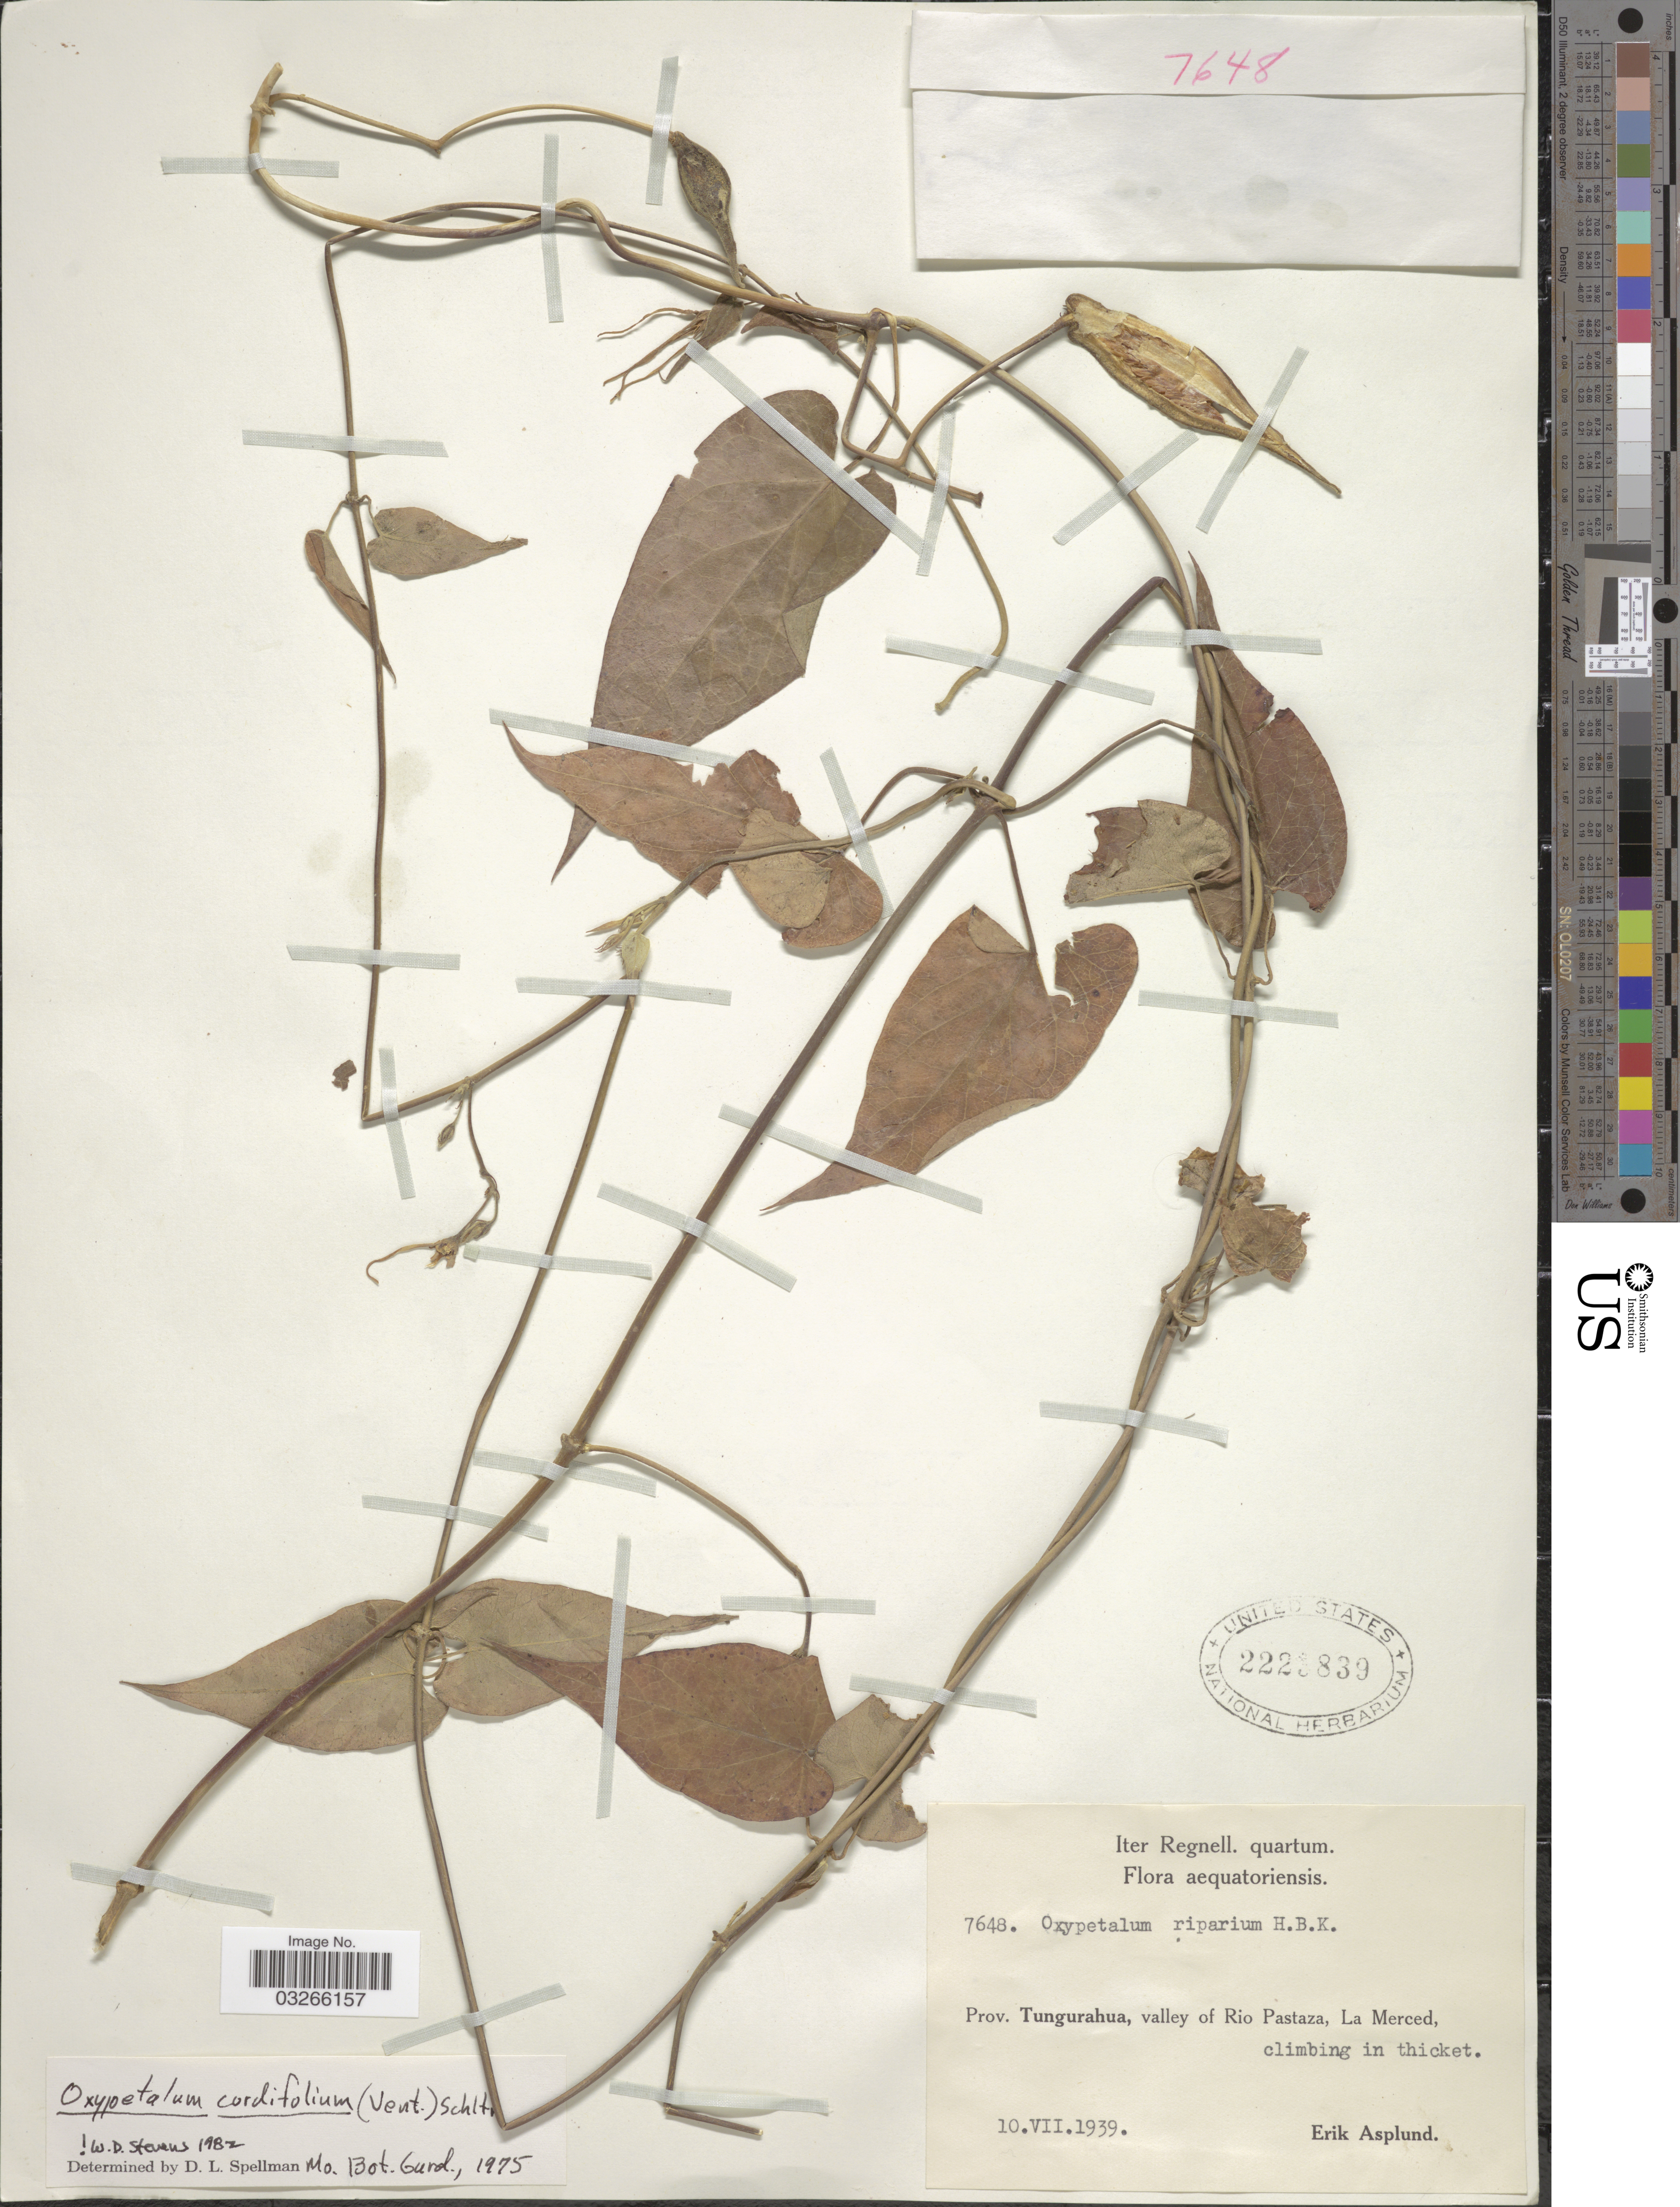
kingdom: Plantae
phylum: Tracheophyta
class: Magnoliopsida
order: Gentianales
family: Apocynaceae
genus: Oxypetalum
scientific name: Oxypetalum cordifolium subsp. cordifolium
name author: (Vent.) Schltr.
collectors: E. Asplund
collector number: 7648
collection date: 1939-07-10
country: Ecuador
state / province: Tungurahua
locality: Valley of Rio Pastaza, La Merced.